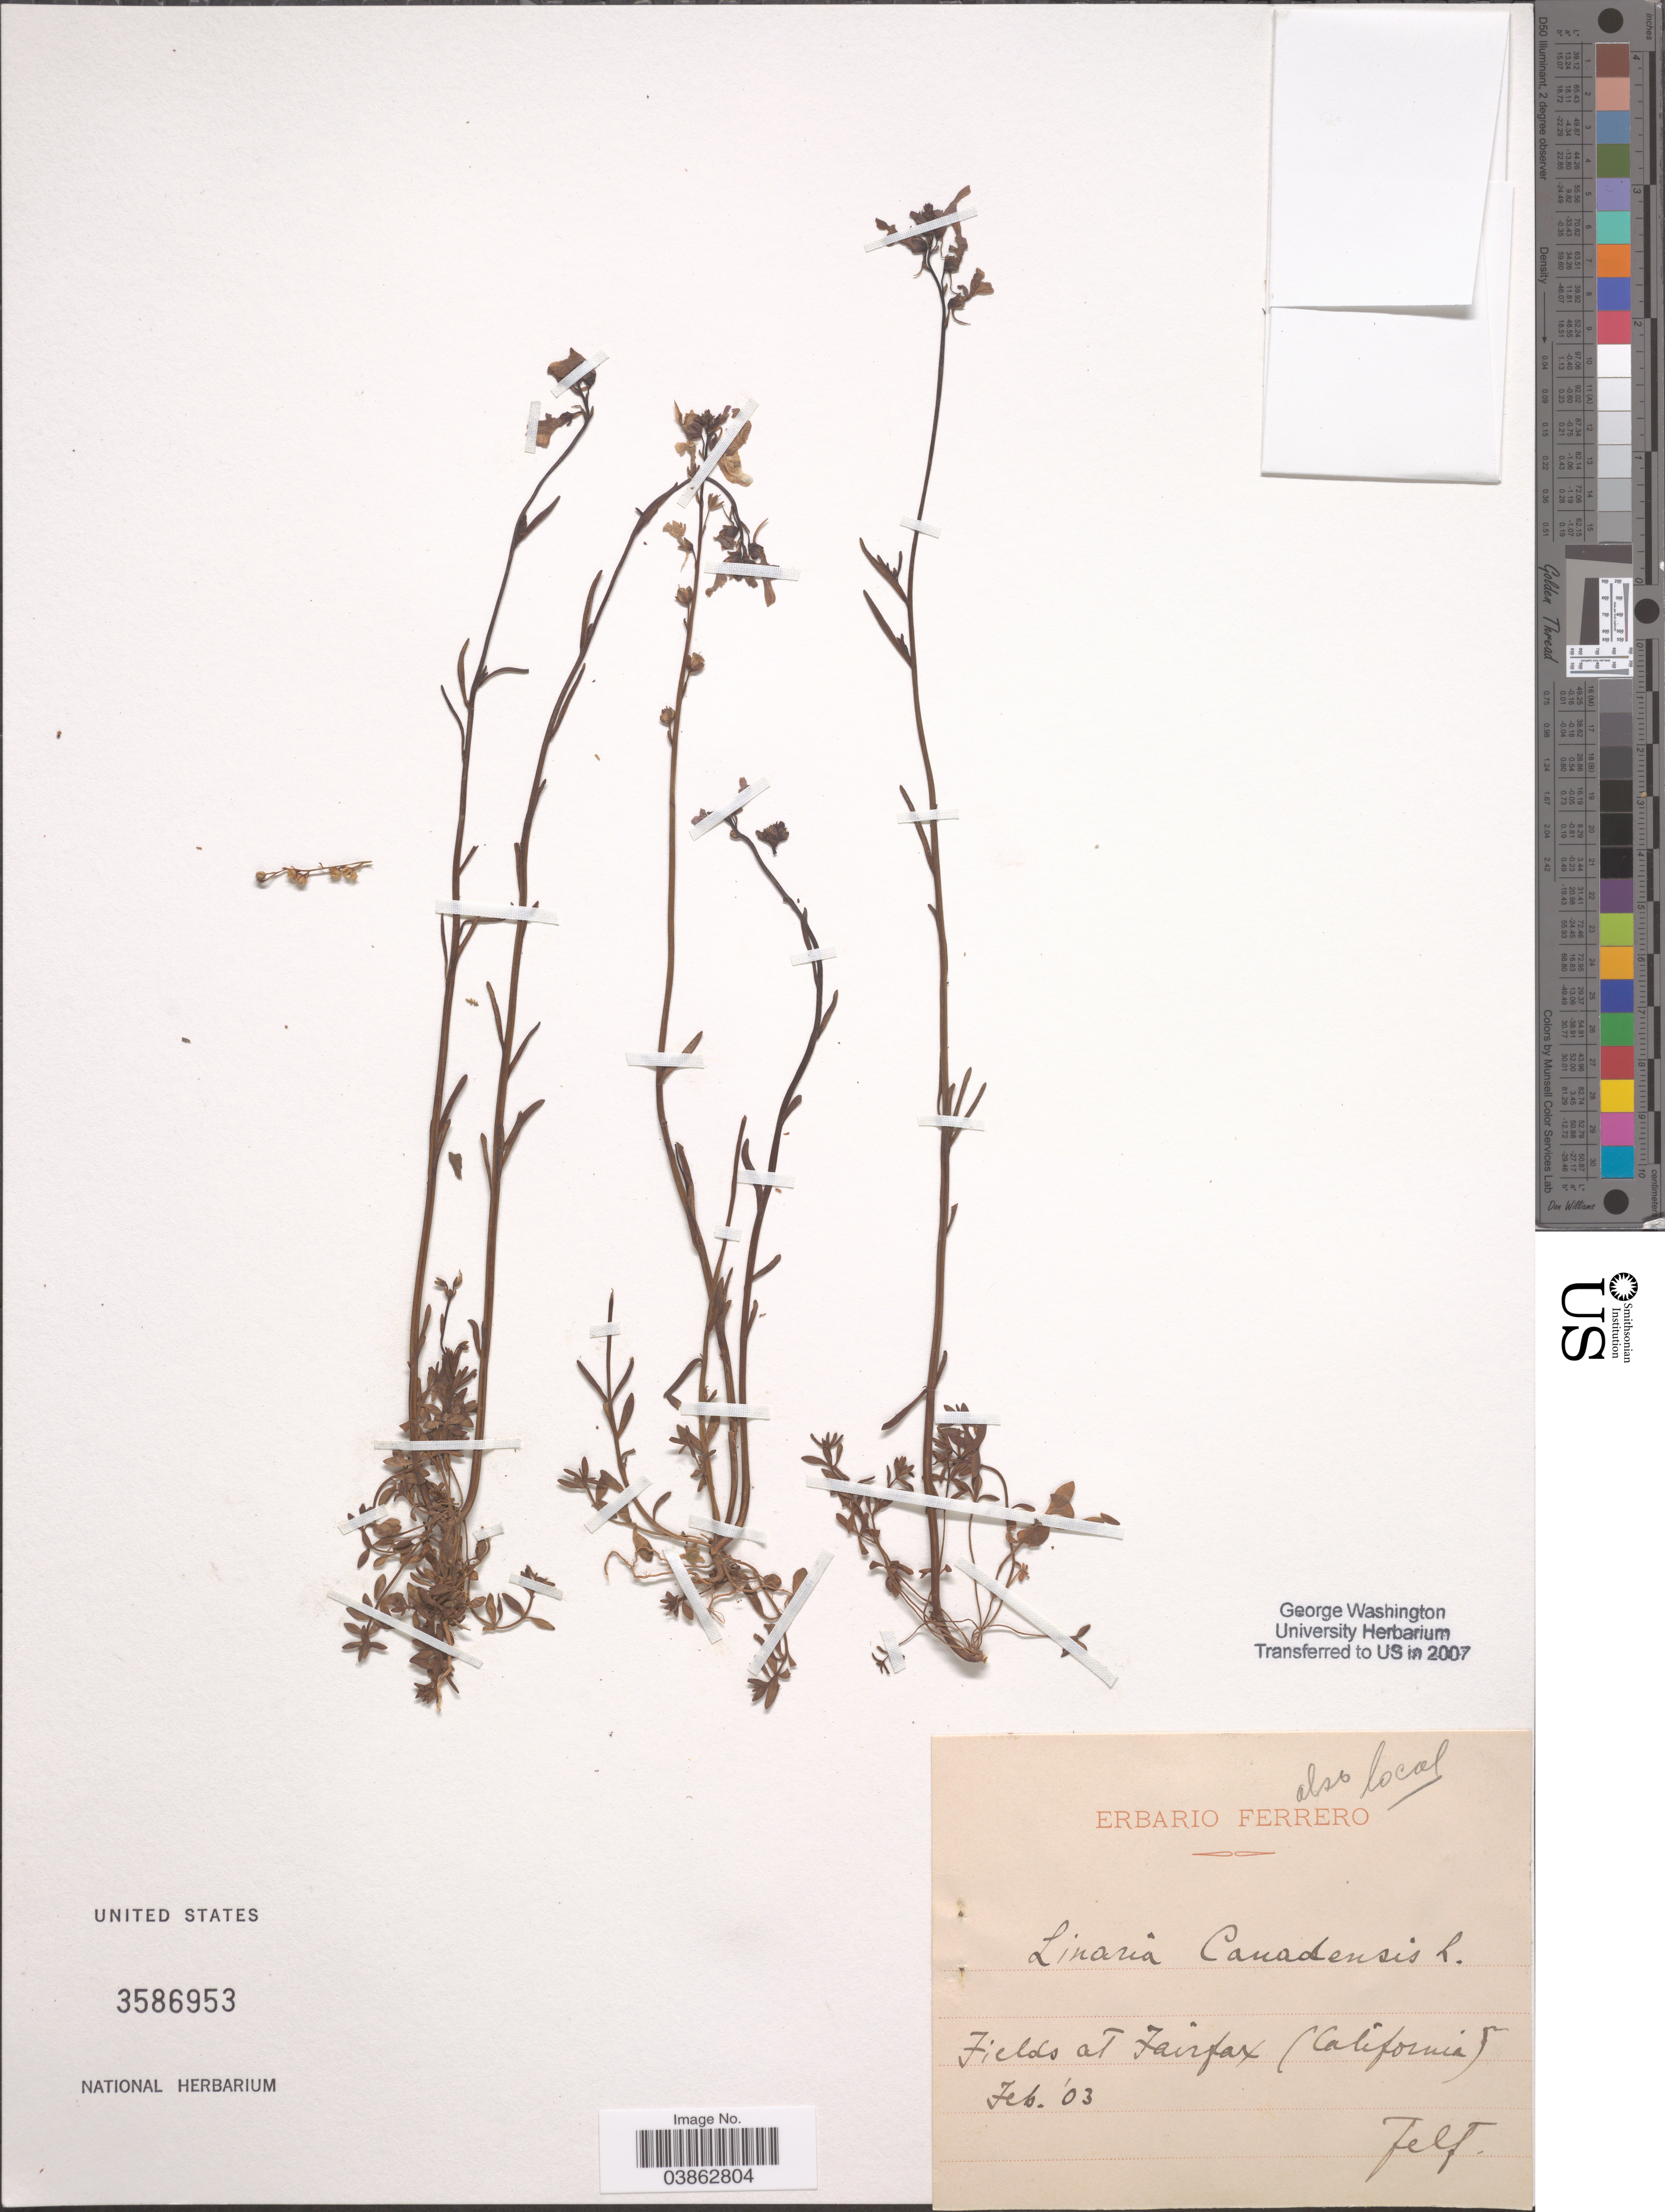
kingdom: Plantae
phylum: Tracheophyta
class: Magnoliopsida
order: Lamiales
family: Plantaginaceae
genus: Linaria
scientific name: Linaria canadensis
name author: (L.) Dum. Cours.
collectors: F. Ferrero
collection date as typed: Transcribed d/m/y: /2/3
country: United States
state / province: California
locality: Fields at Fairfax.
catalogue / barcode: US 3586953